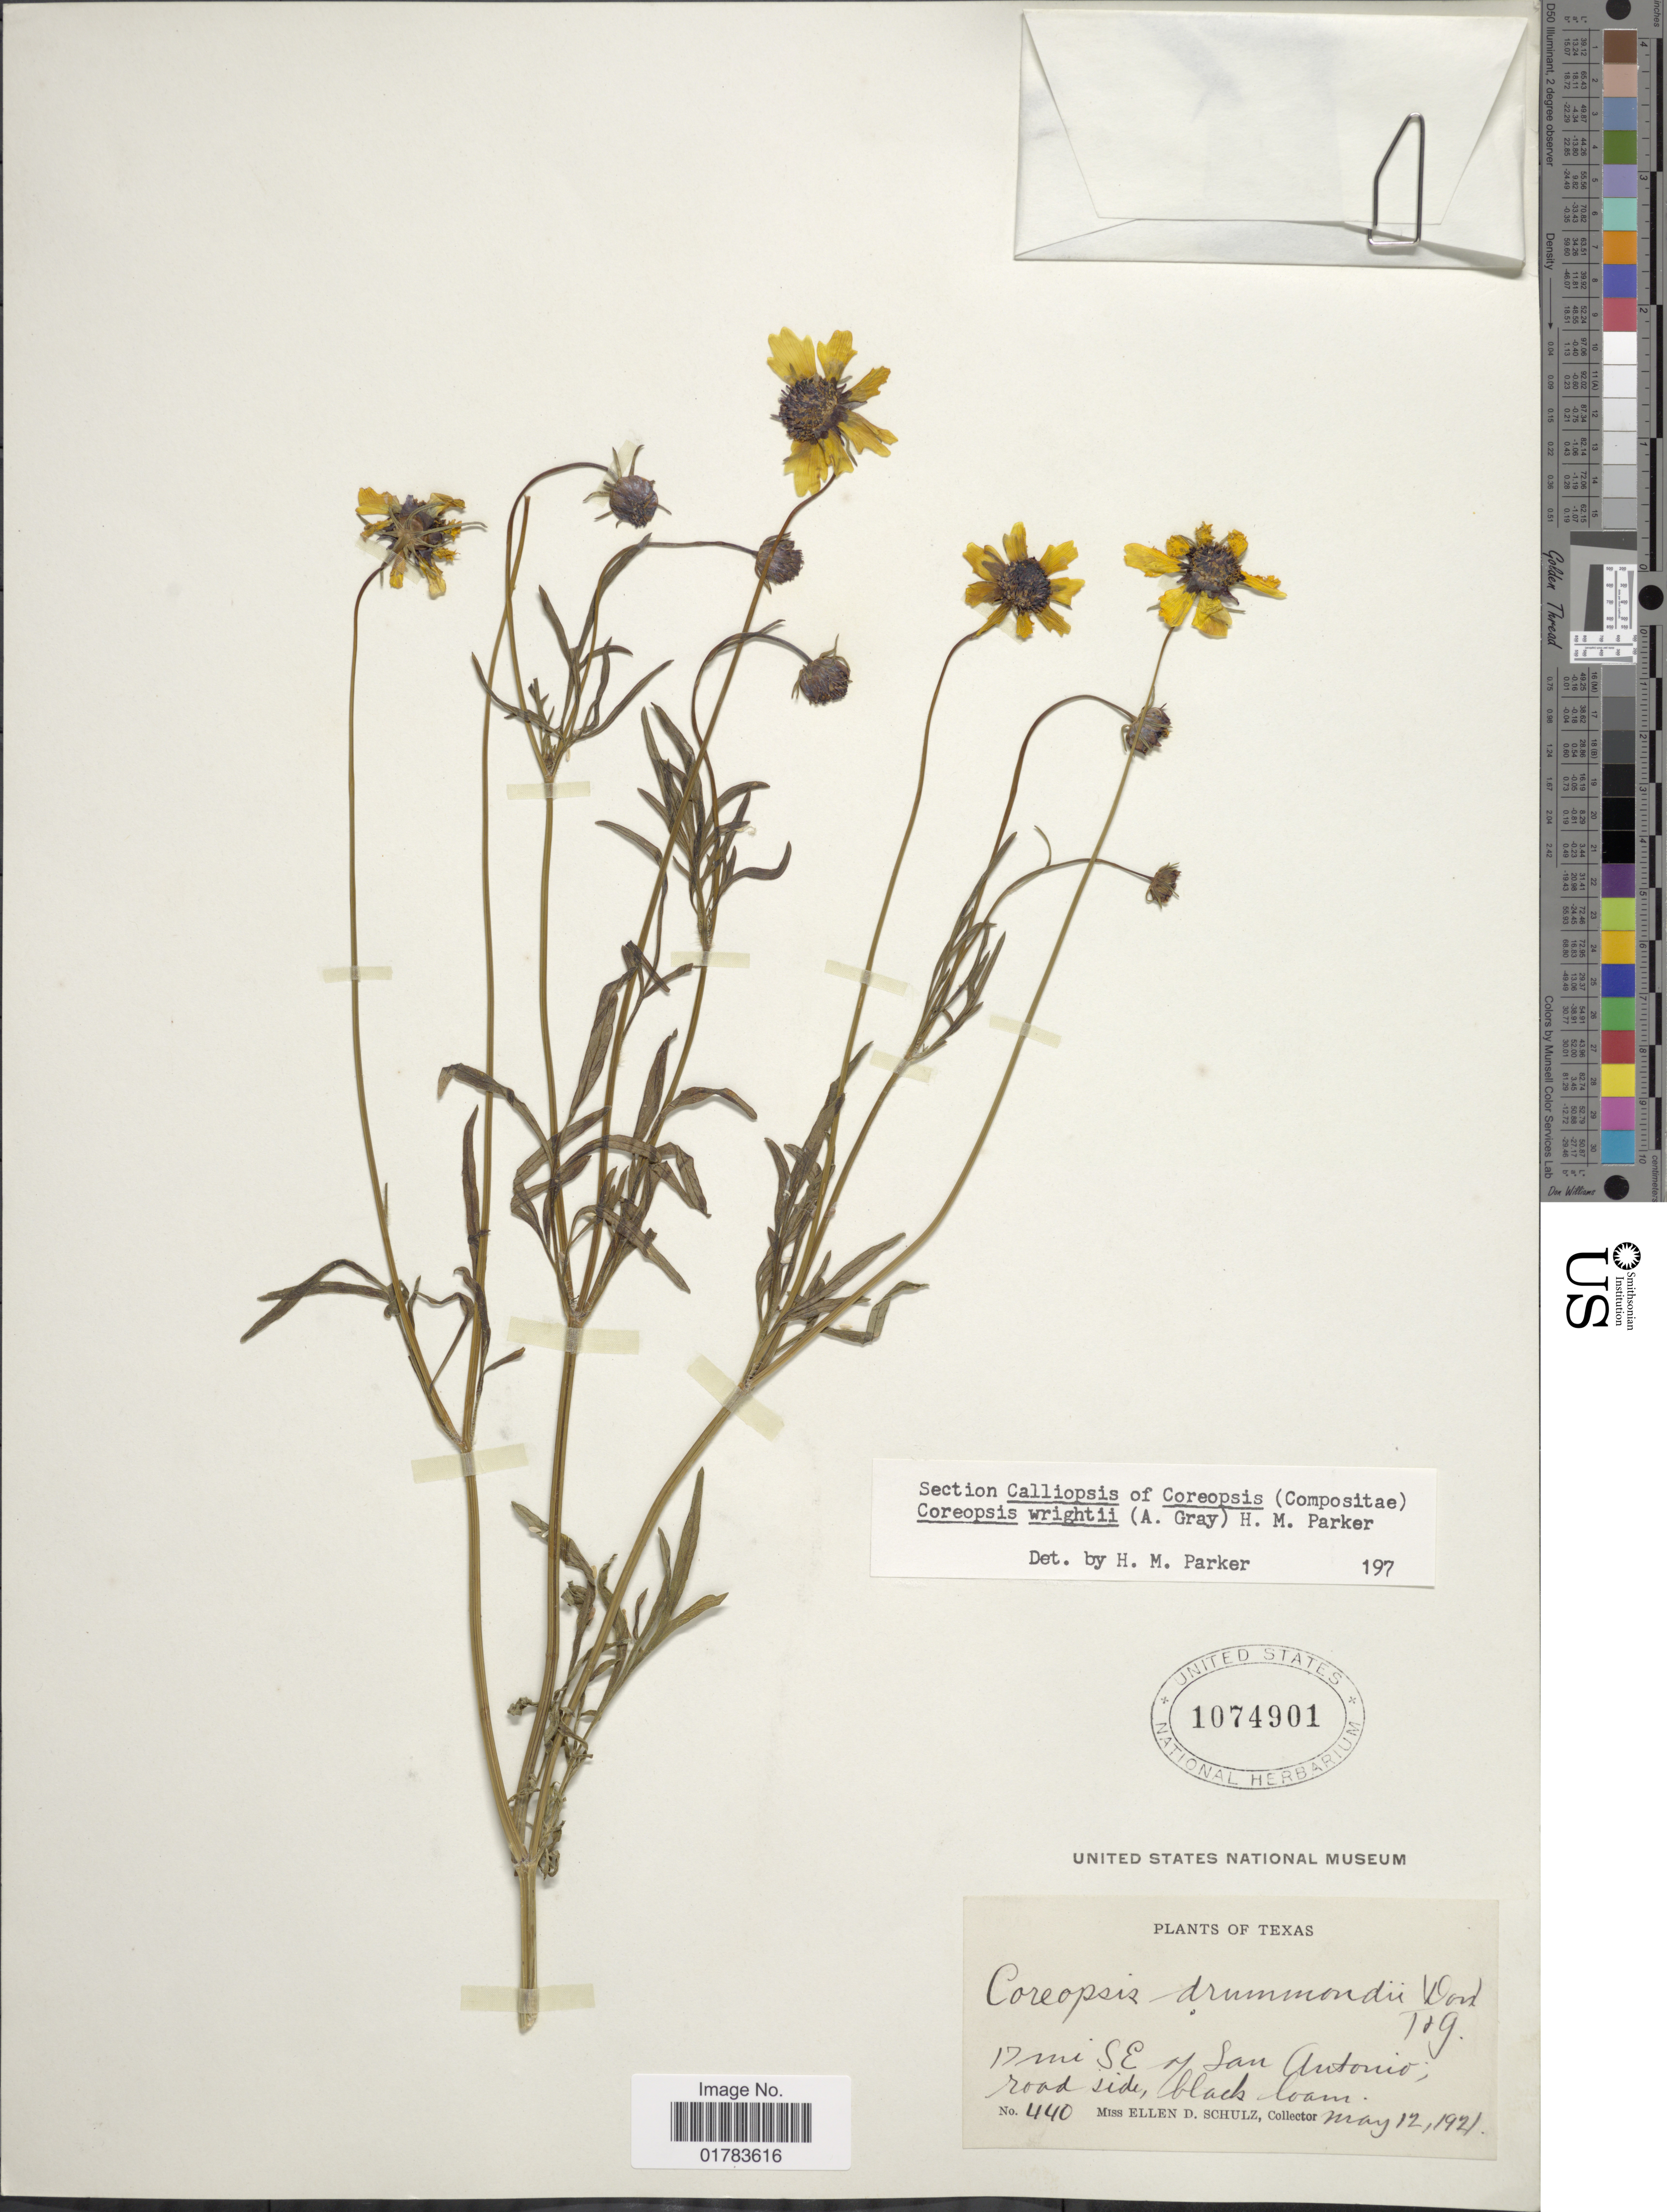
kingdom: Plantae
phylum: Tracheophyta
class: Magnoliopsida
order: Asterales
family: Asteraceae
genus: Coreopsis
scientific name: Coreopsis wrightii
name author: (A. Gray) Parker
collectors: E. D. Schulz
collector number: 440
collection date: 1921-05-12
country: United States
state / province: Texas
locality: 17 mi SE of San Antonio,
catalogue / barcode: US 1074901